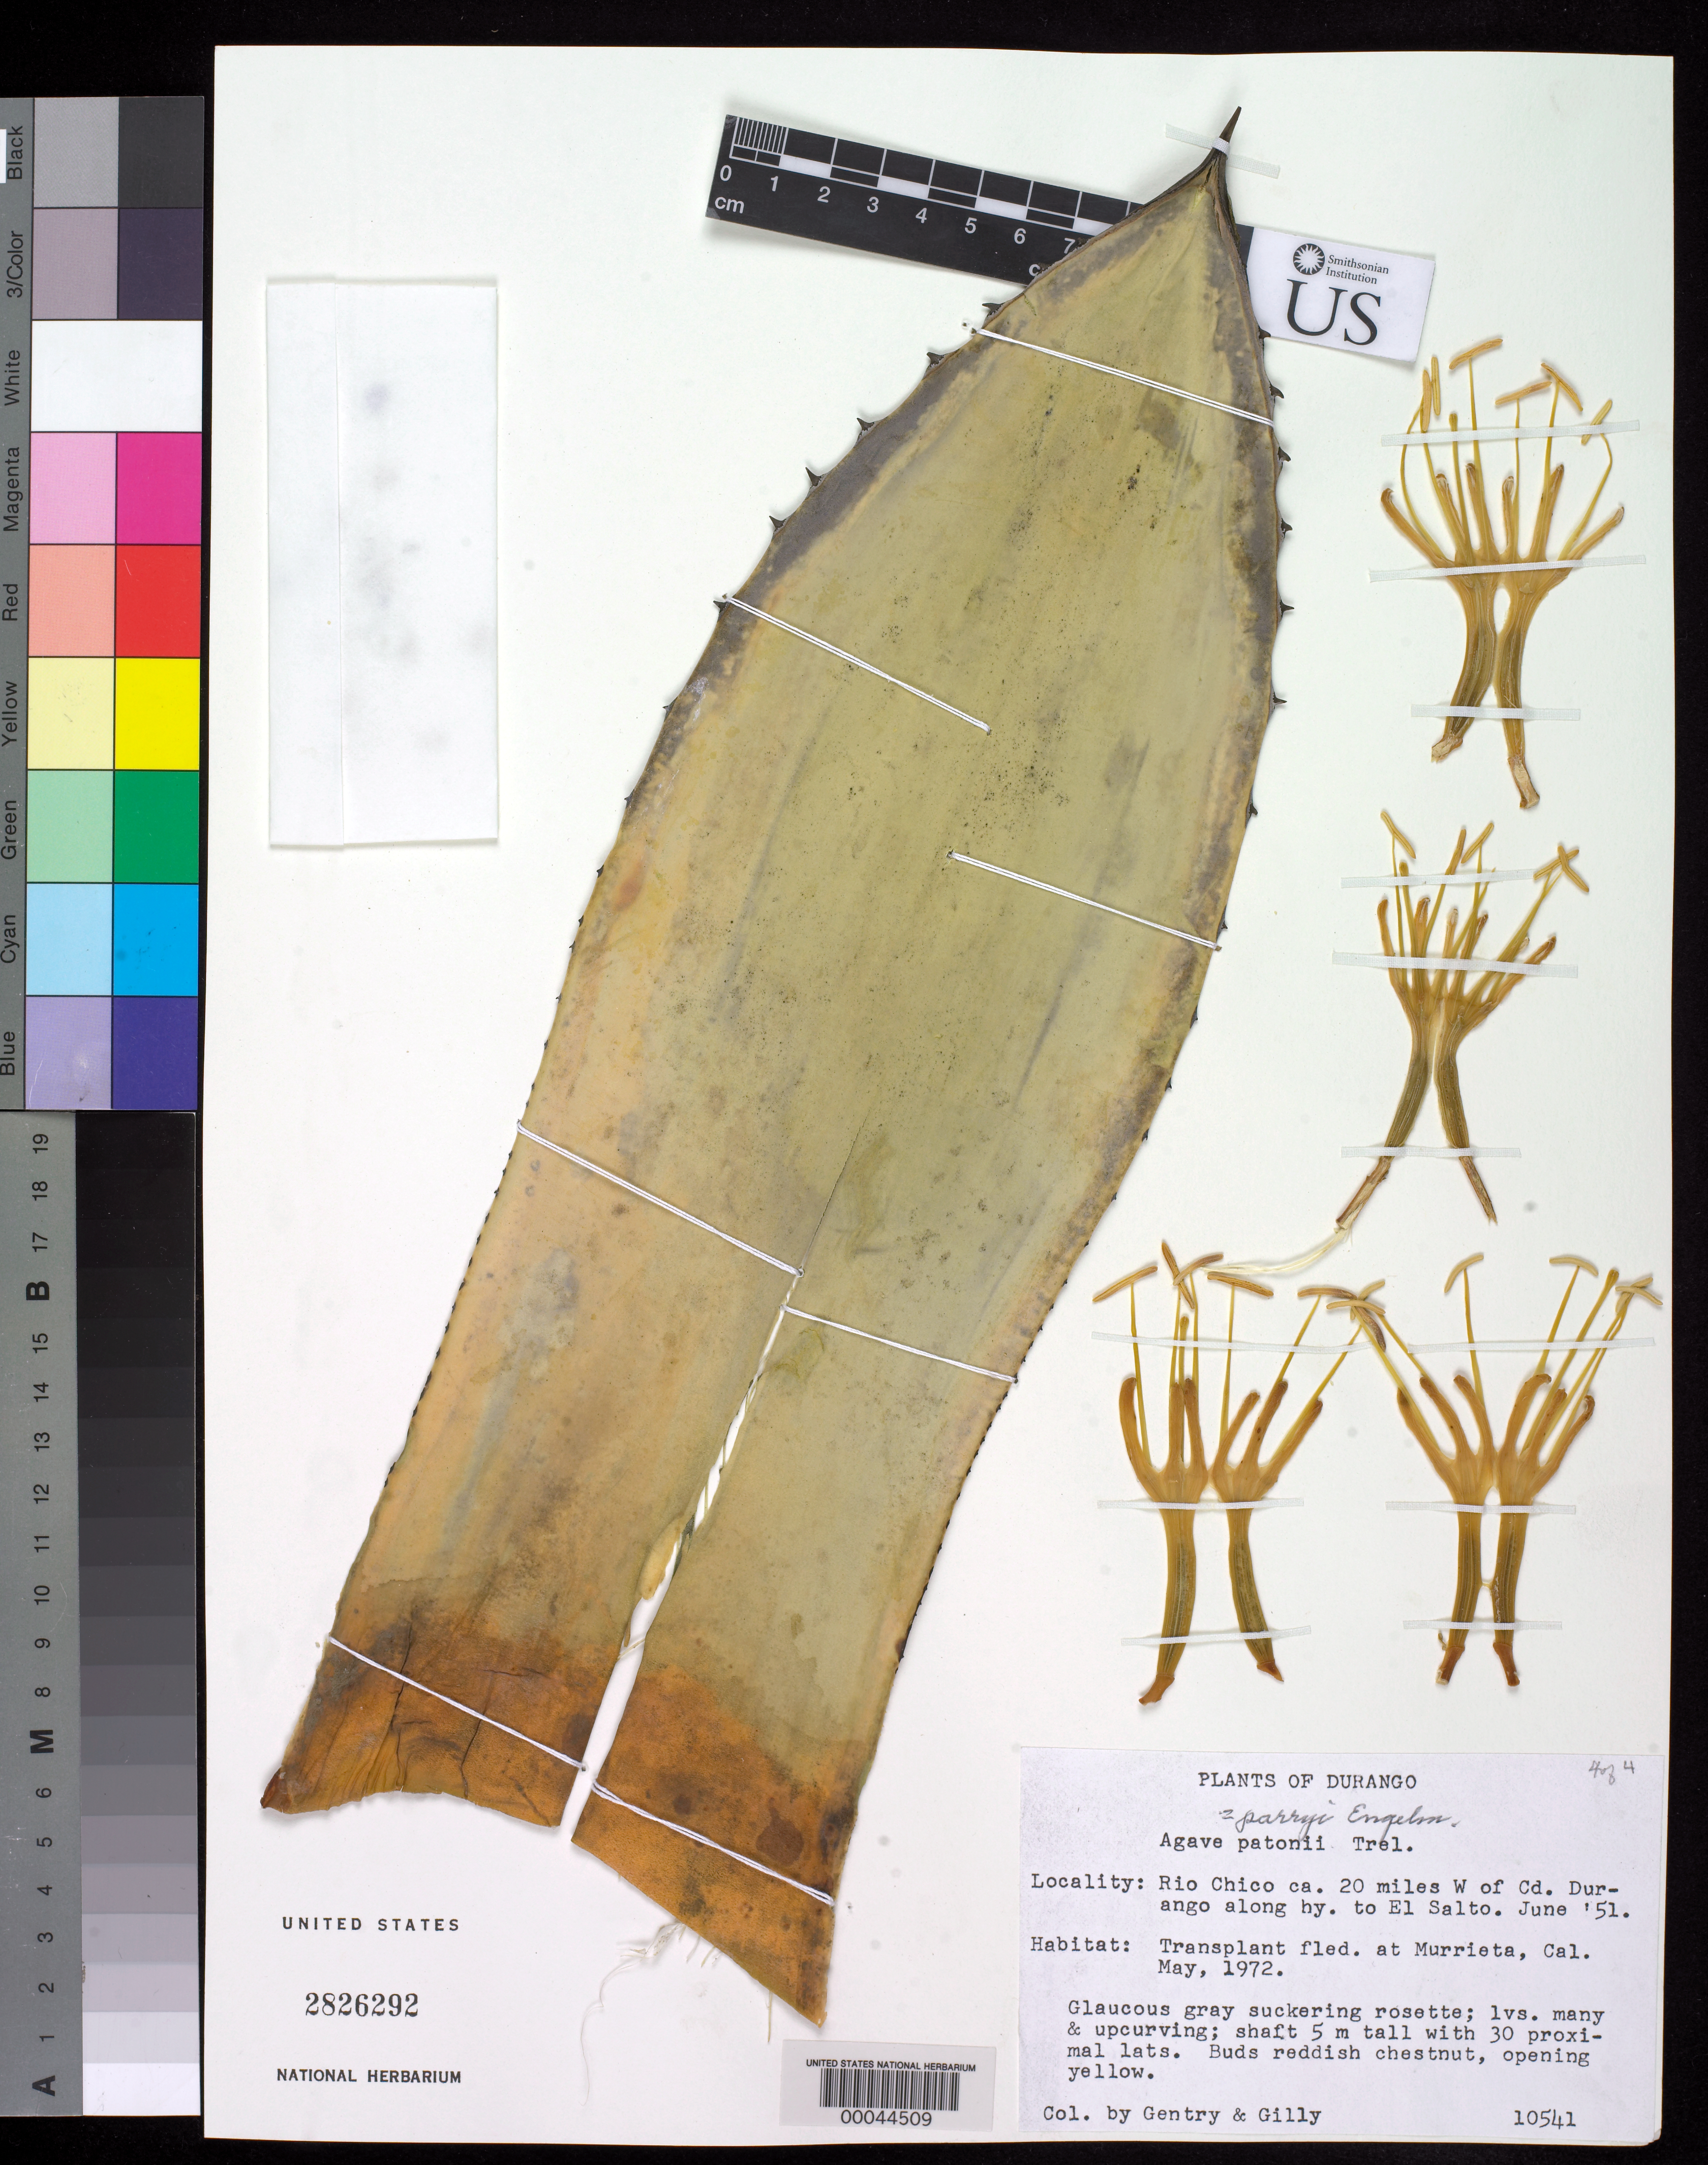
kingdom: Plantae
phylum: Tracheophyta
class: Liliopsida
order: Asparagales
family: Asparagaceae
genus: Agave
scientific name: Agave parryi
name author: Engelm.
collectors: H. S. Gentry & C. Gilly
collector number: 10541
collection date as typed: Jun 1951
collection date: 1951-06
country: Mexico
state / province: Durango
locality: Rio chico ca 20 mi W of Cd Durango along highway to El Salto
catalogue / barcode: US 2826292